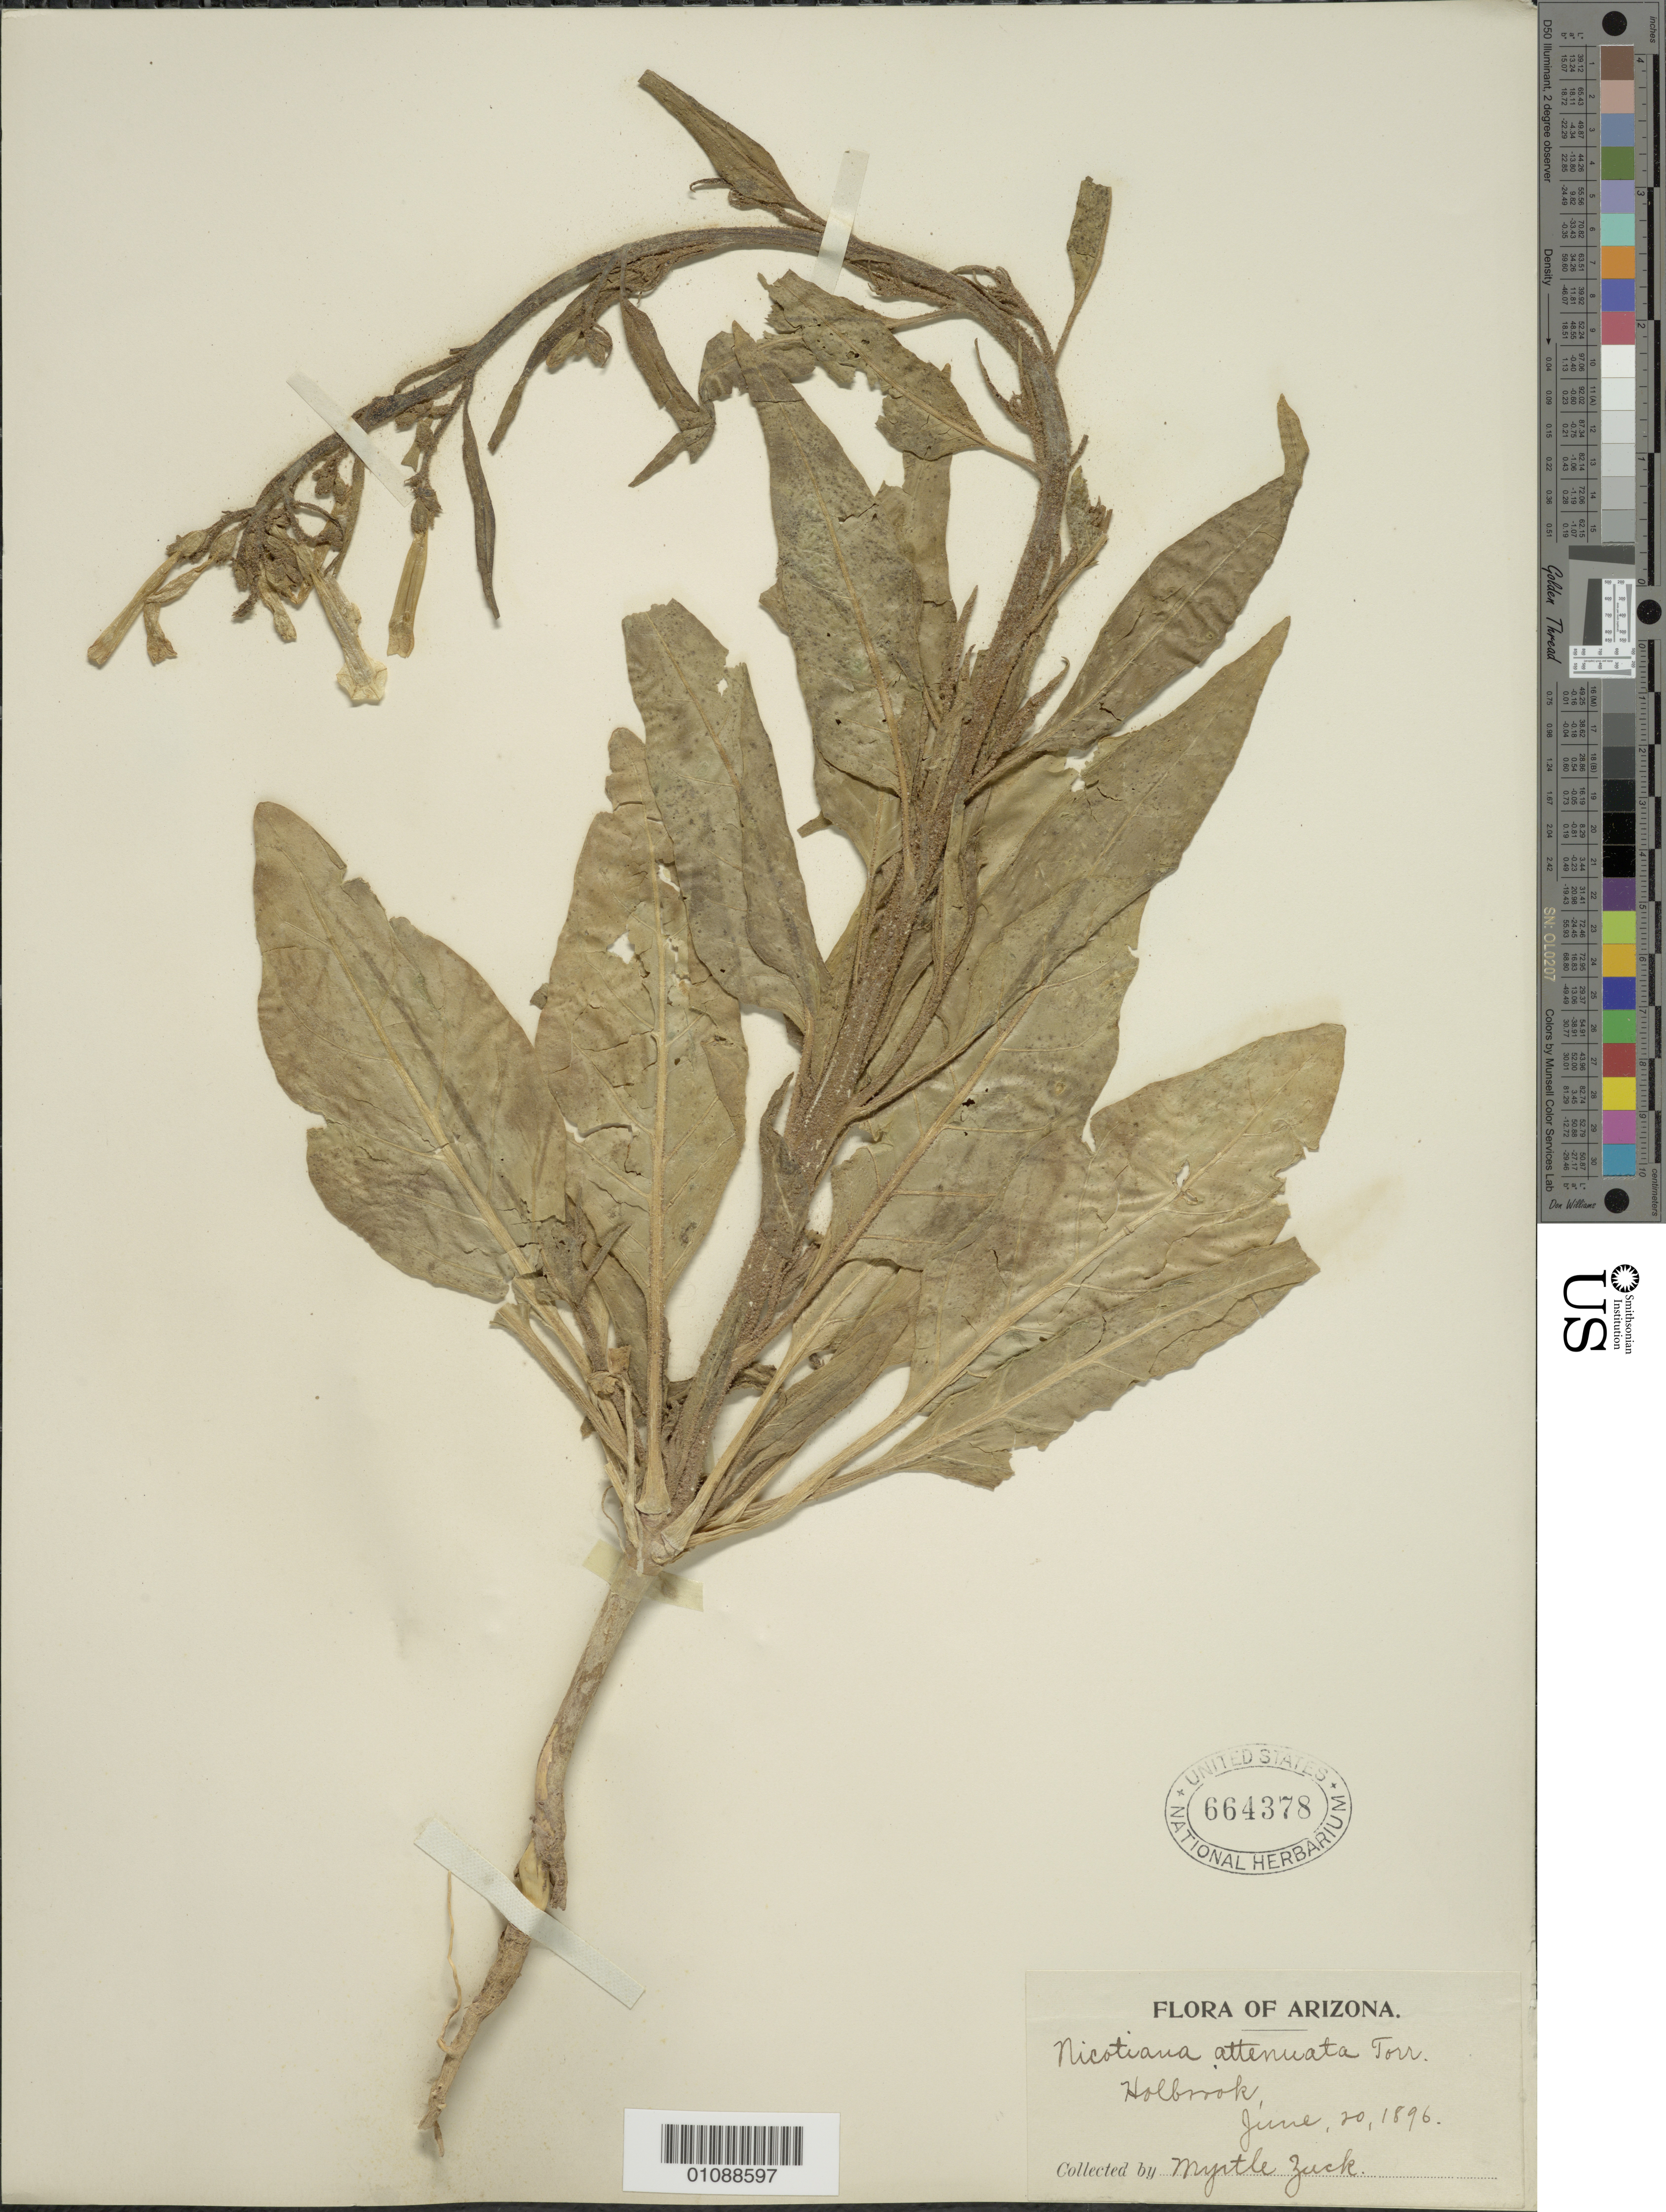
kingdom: Plantae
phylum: Tracheophyta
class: Magnoliopsida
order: Solanales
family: Solanaceae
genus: Nicotiana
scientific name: Nicotiana attenuata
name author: Torr. ex S. Watson in C. King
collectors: M. Zuck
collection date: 1896-06-20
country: United States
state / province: Arizona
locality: Holbrook.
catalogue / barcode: US 664378